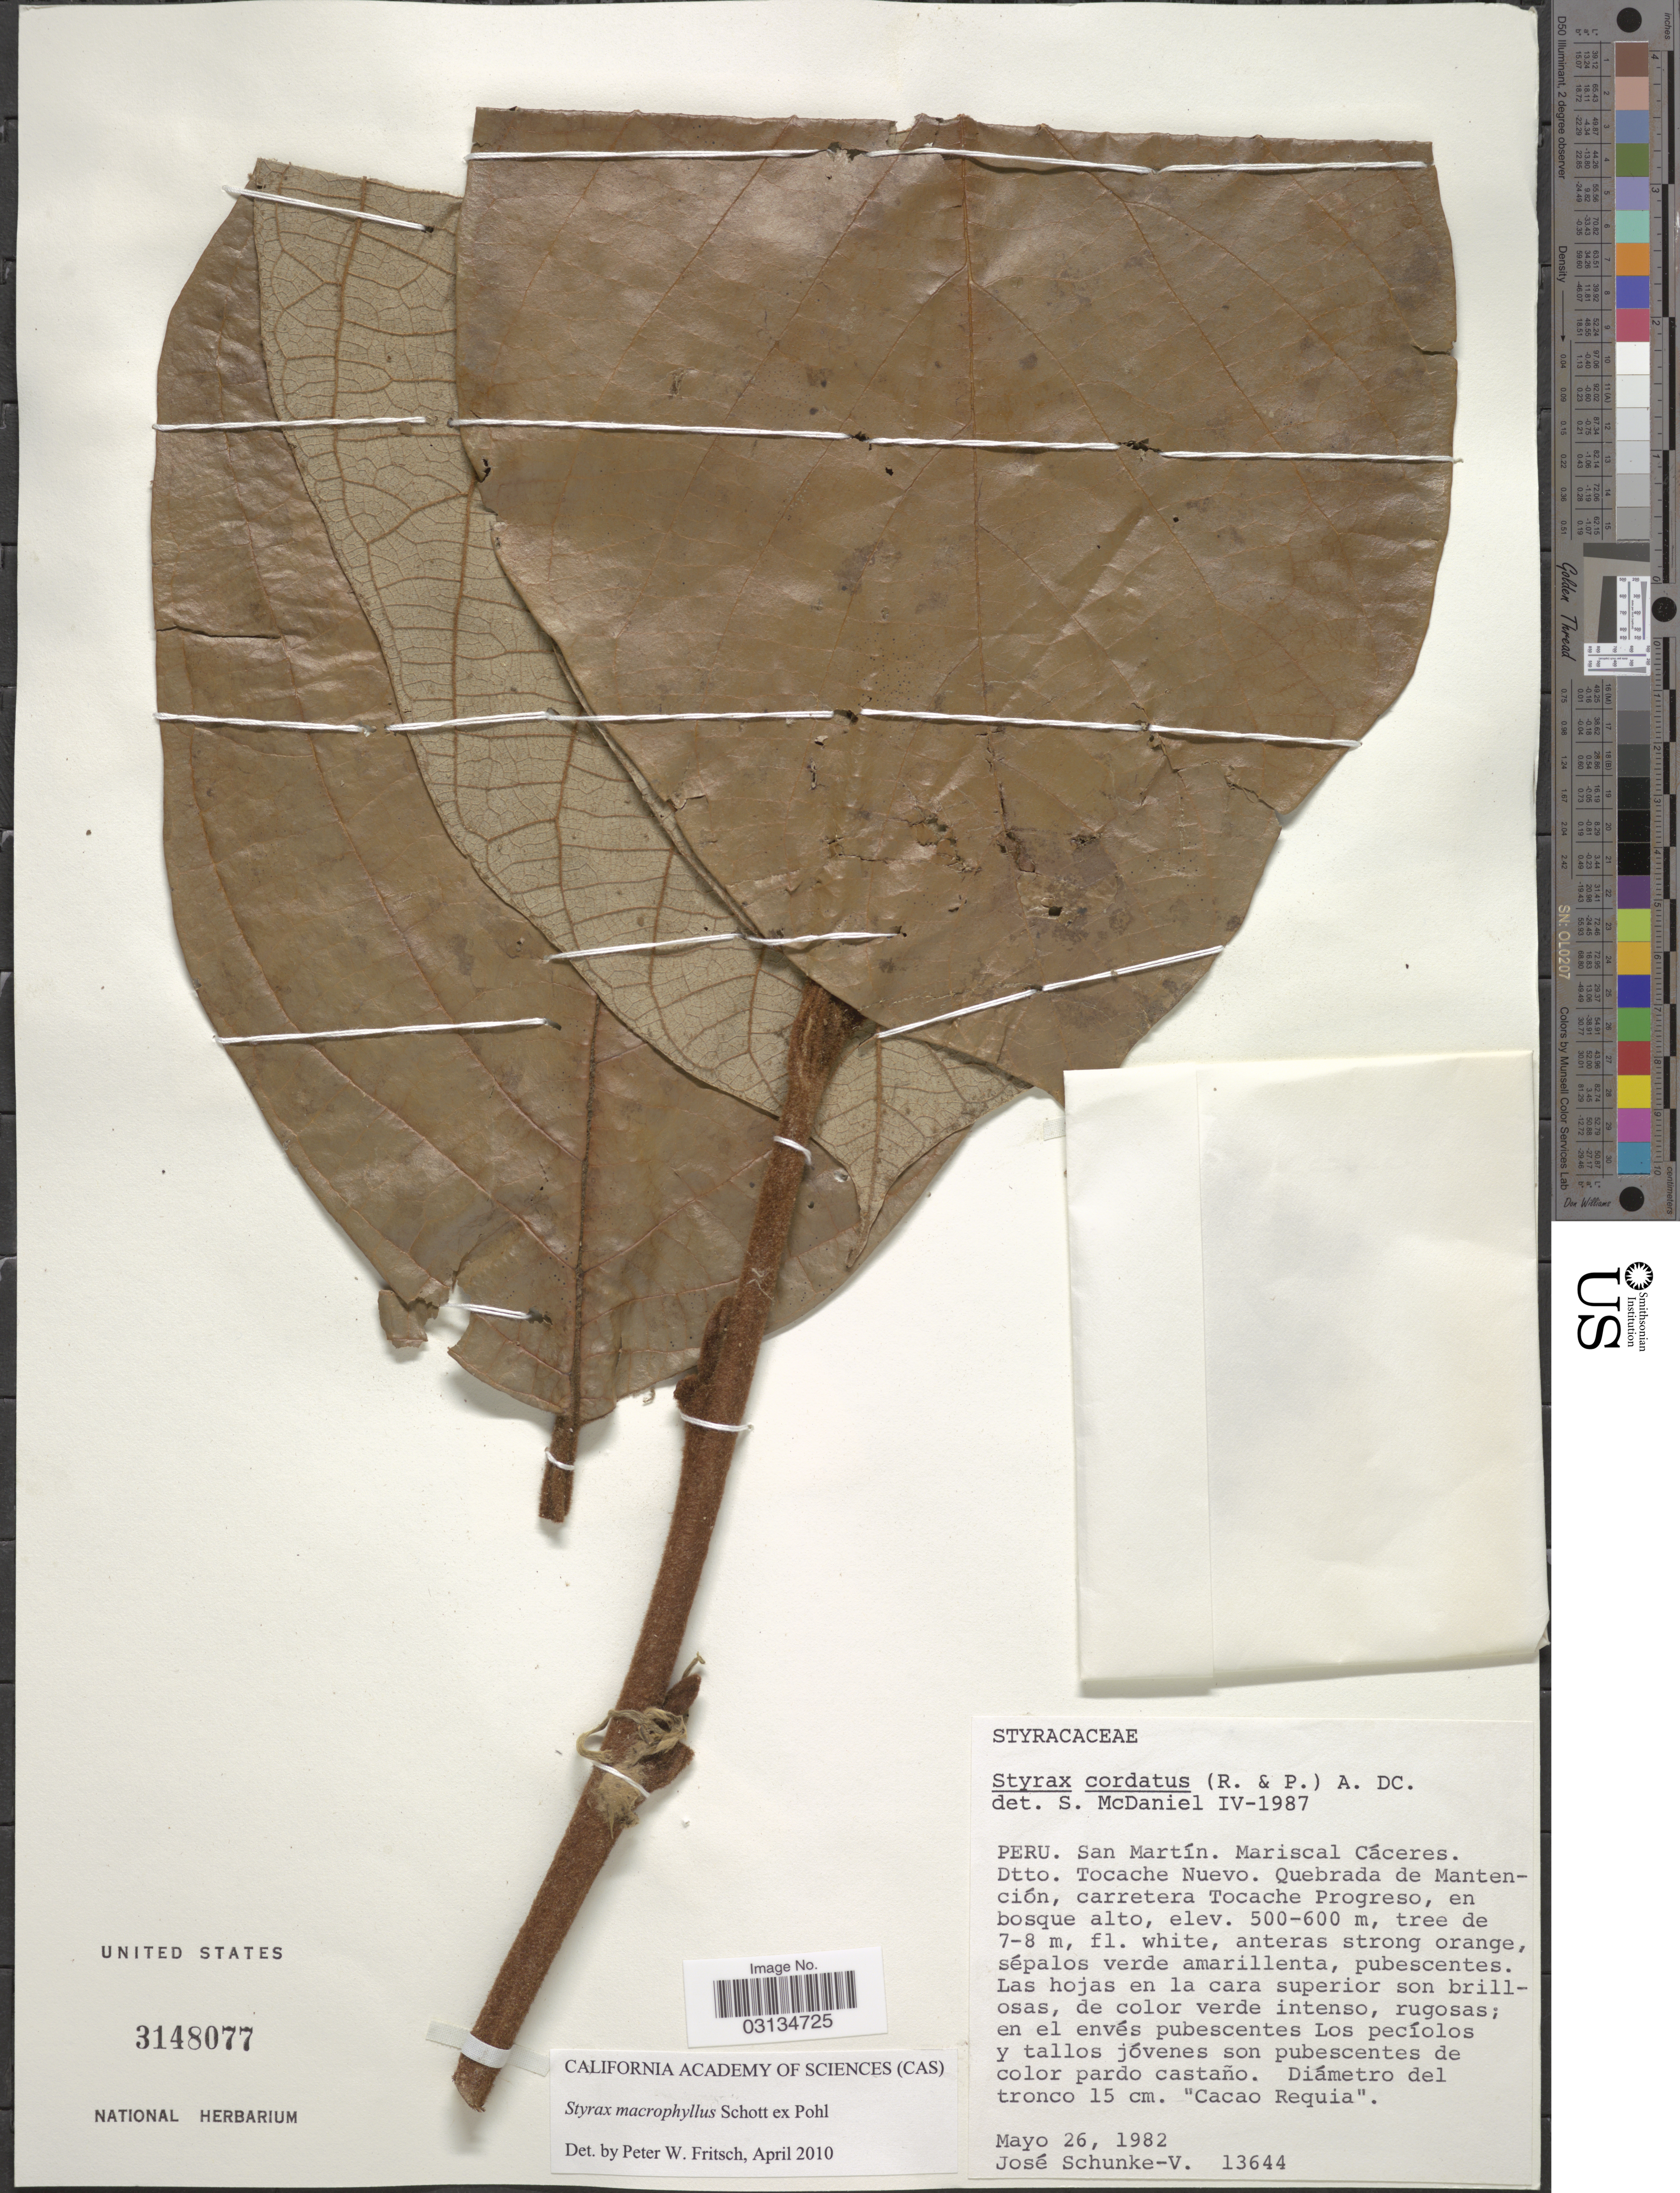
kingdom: Plantae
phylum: Tracheophyta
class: Magnoliopsida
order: Ericales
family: Styracaceae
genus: Styrax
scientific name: Styrax macrophyllus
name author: Schott ex Pohl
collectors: J. Schunke Vigo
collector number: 13644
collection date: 1982-05-26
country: Peru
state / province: San Martín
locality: Mariscal Cáceres. Dtto. Tocache Nuevo. Quebrada de Mantención, carretera Tocache Progreso, en bosque alto.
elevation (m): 500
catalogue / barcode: US 3148077